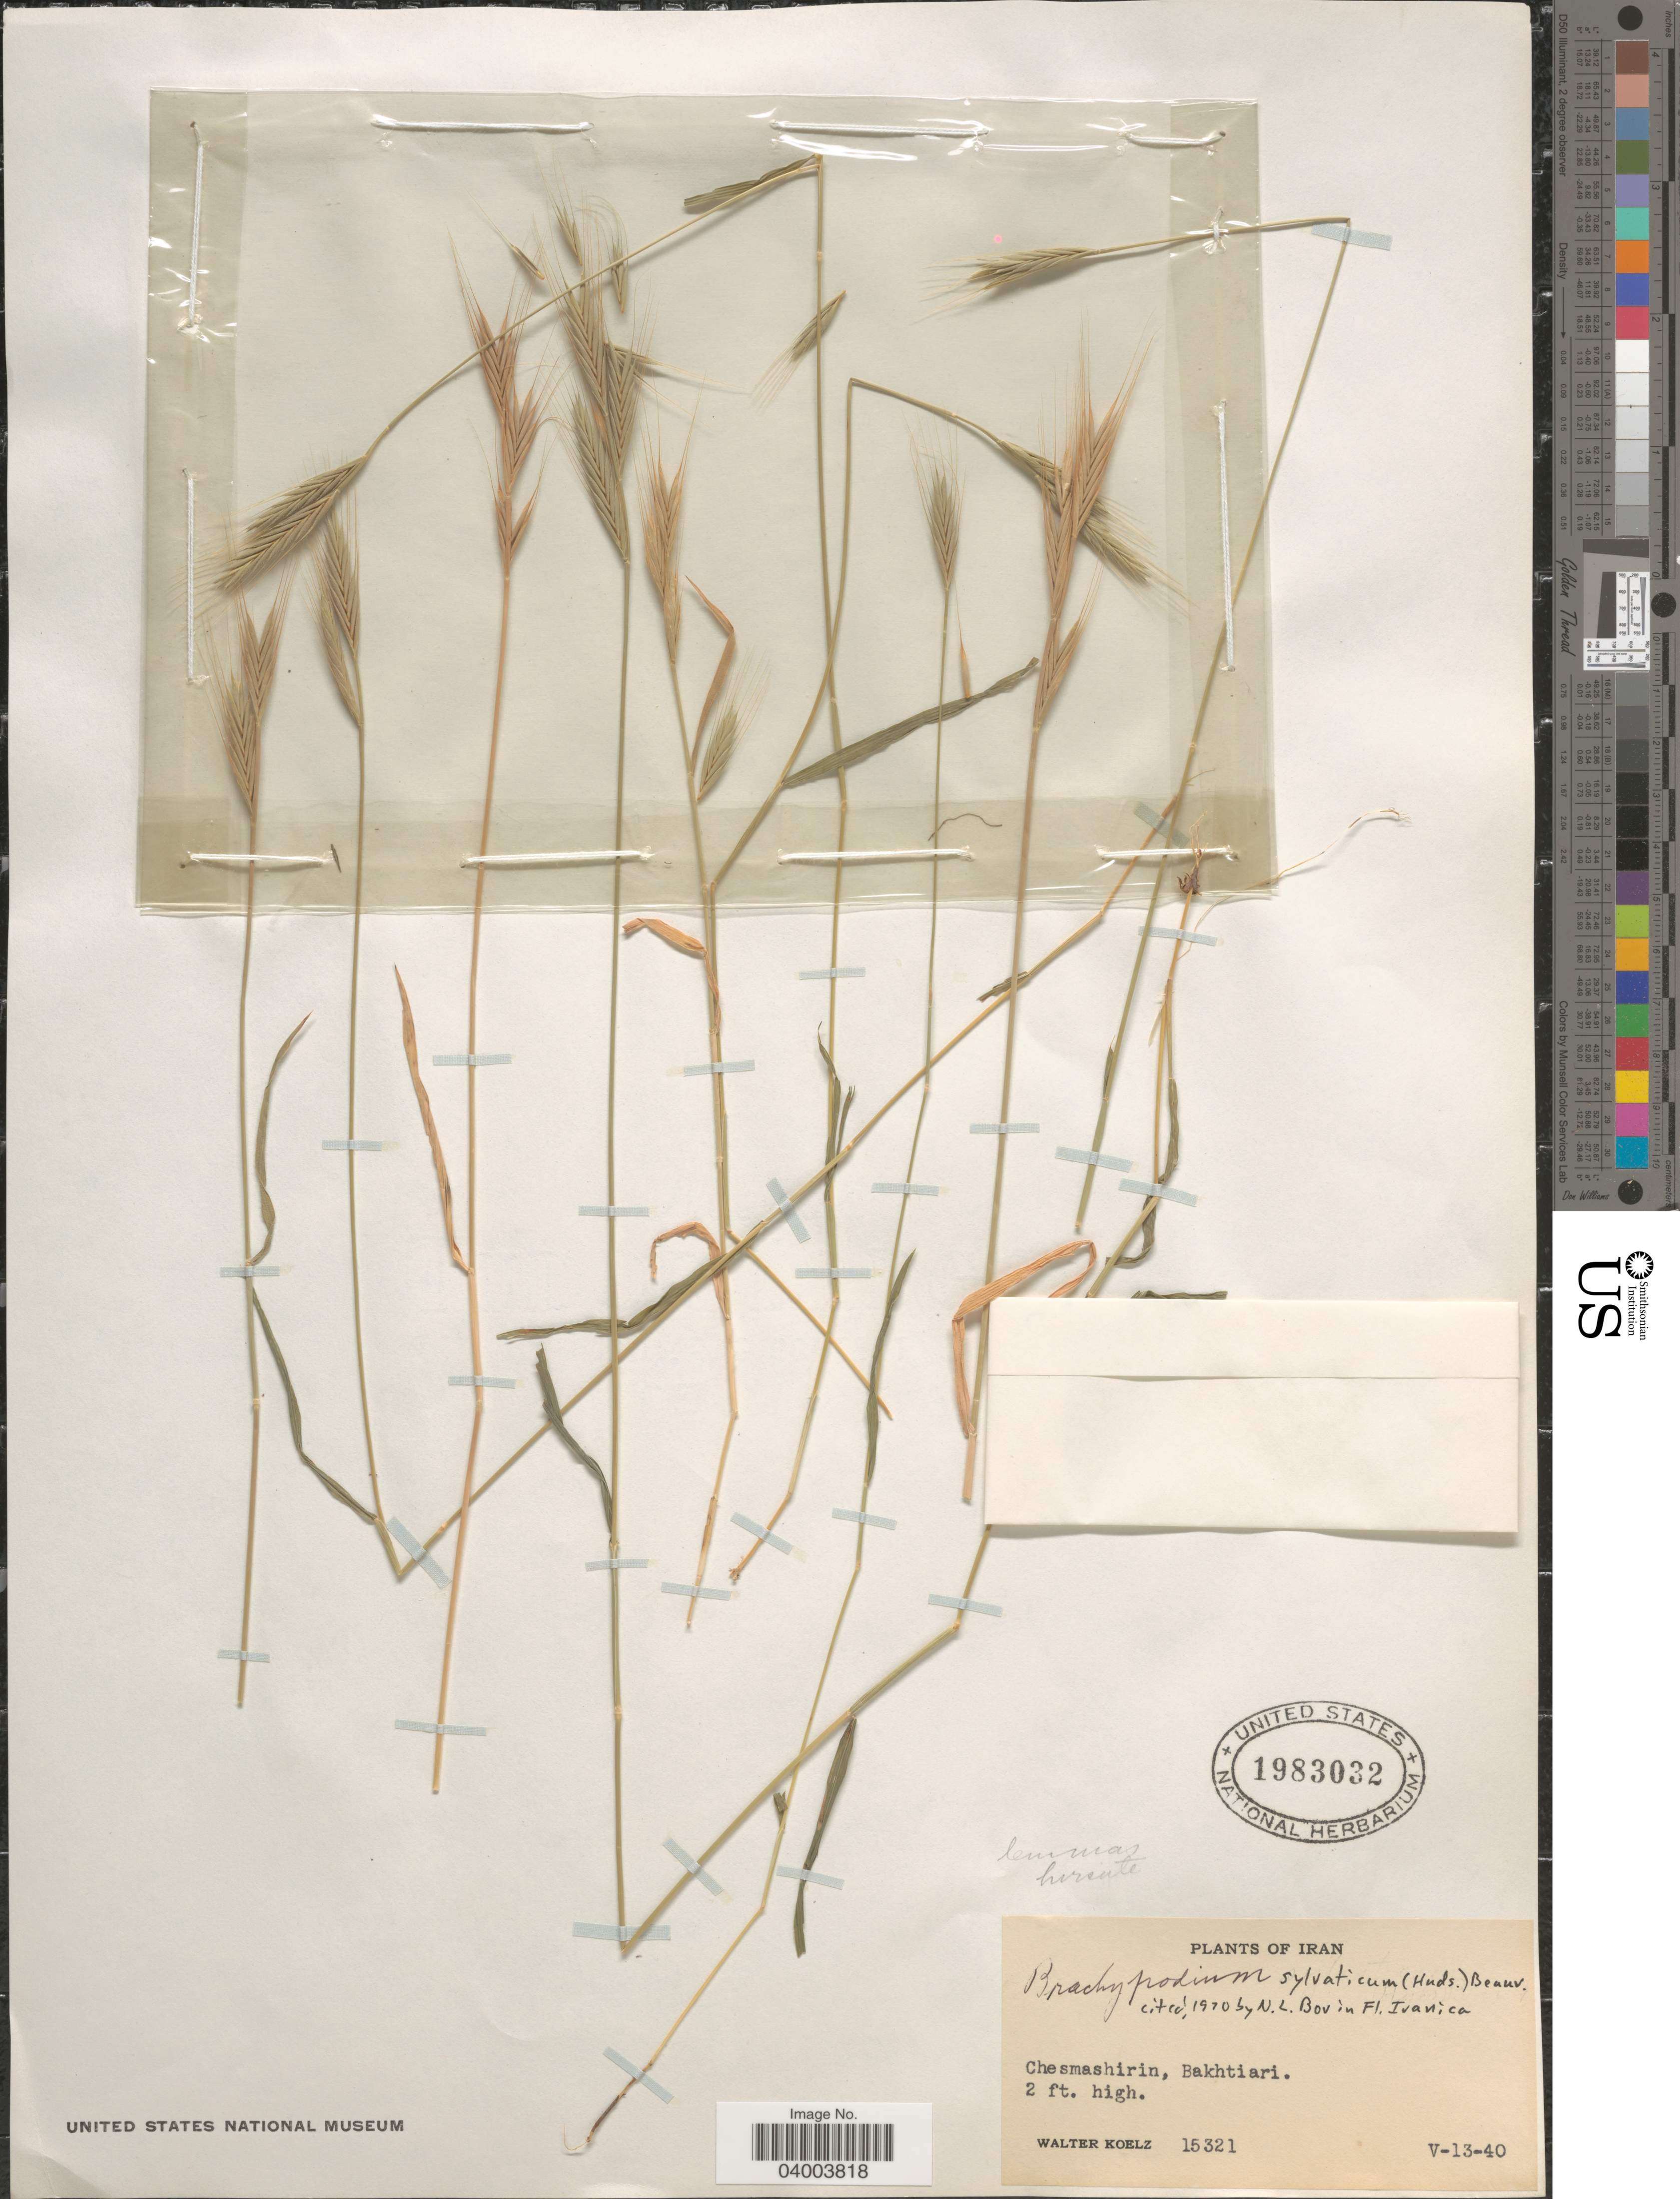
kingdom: Plantae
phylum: Tracheophyta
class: Liliopsida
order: Poales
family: Poaceae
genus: Brachypodium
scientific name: Brachypodium sylvaticum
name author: (Huds.) P. Beauv.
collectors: W. N. Koelz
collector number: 15321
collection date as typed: Transcribed d/m/y: 13/5/40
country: Iran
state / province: Chahar Mahaal and Bakhtiari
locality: Chesmashirin, Bakhtiari.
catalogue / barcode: US 1983032